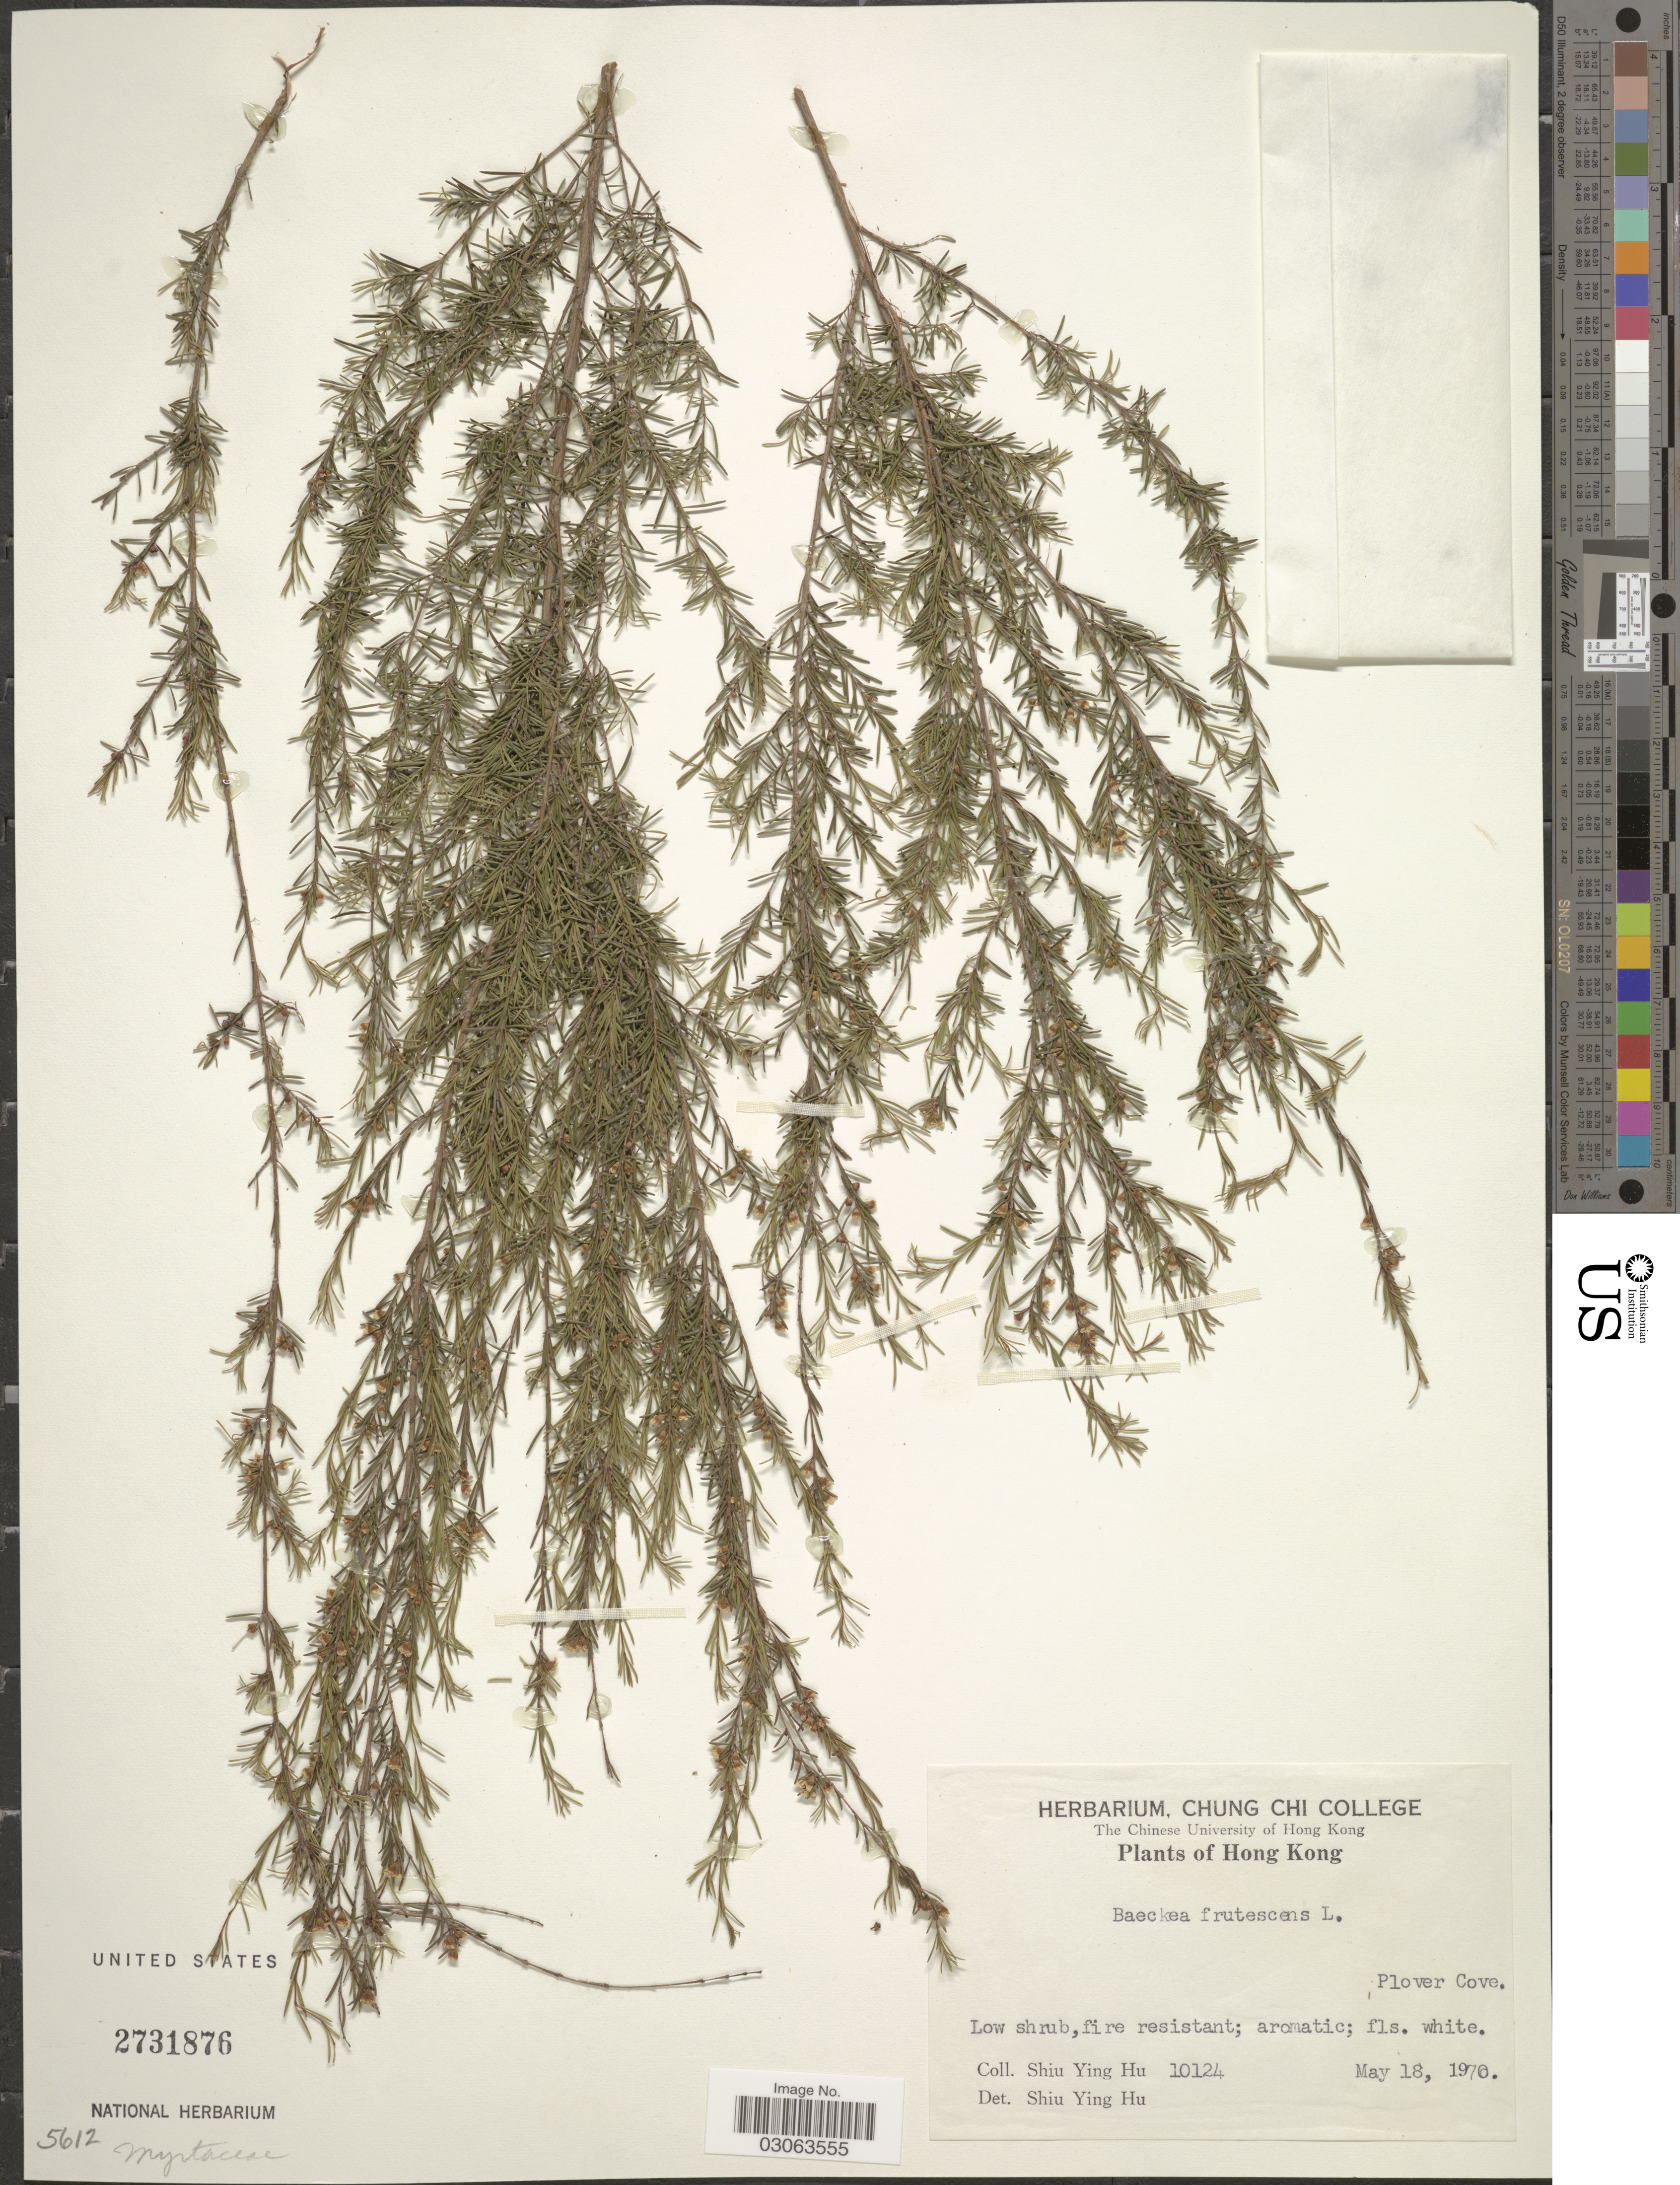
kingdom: Plantae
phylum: Tracheophyta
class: Magnoliopsida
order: Myrtales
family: Myrtaceae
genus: Baeckea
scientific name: Baeckea frutescens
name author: L.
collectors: S. Y. Hu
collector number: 10124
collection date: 1970-05-18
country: China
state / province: Hong Kong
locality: Plover Cove.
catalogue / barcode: US 2731876